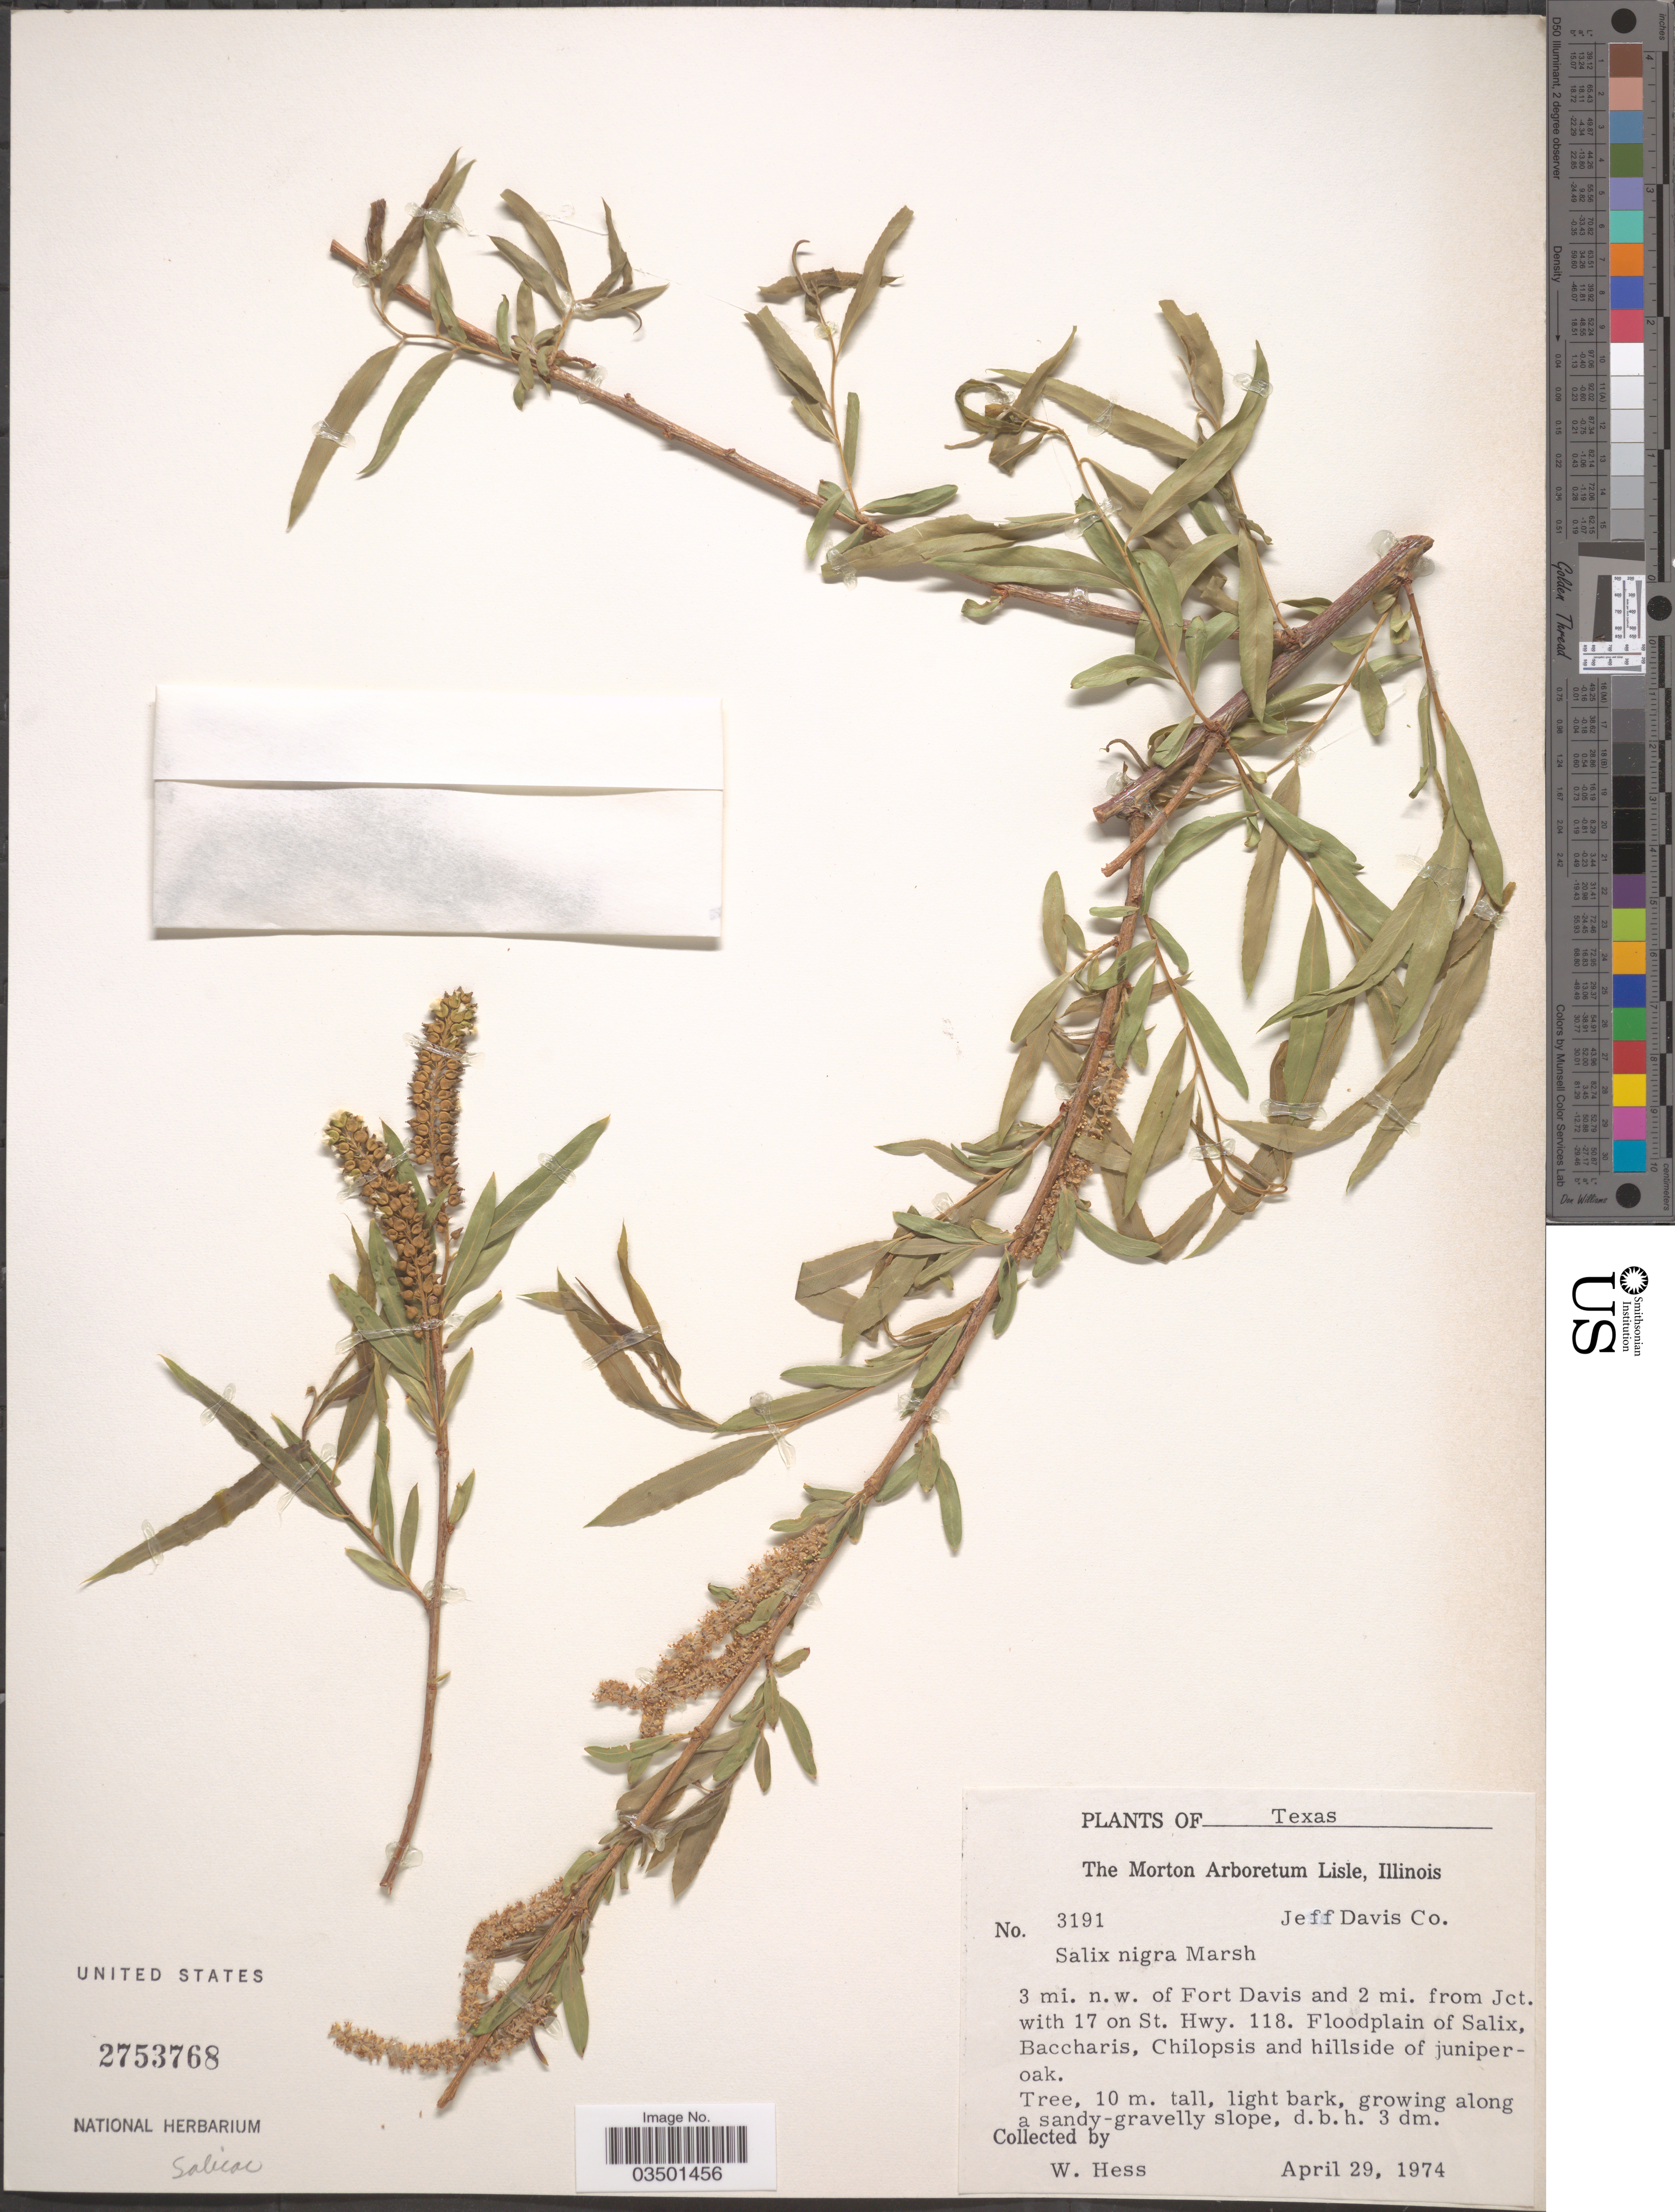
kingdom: Plantae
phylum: Tracheophyta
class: Magnoliopsida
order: Malpighiales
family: Salicaceae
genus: Salix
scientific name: Salix nigra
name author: Marshall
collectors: W. Hess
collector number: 3191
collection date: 1974-04-29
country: United States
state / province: Texas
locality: Jeff Davis Co. 3 mi. n.w. of Fort Davis and 2 mi. from Jct. with 17 on St. Hwy. 118.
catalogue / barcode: US 2753768